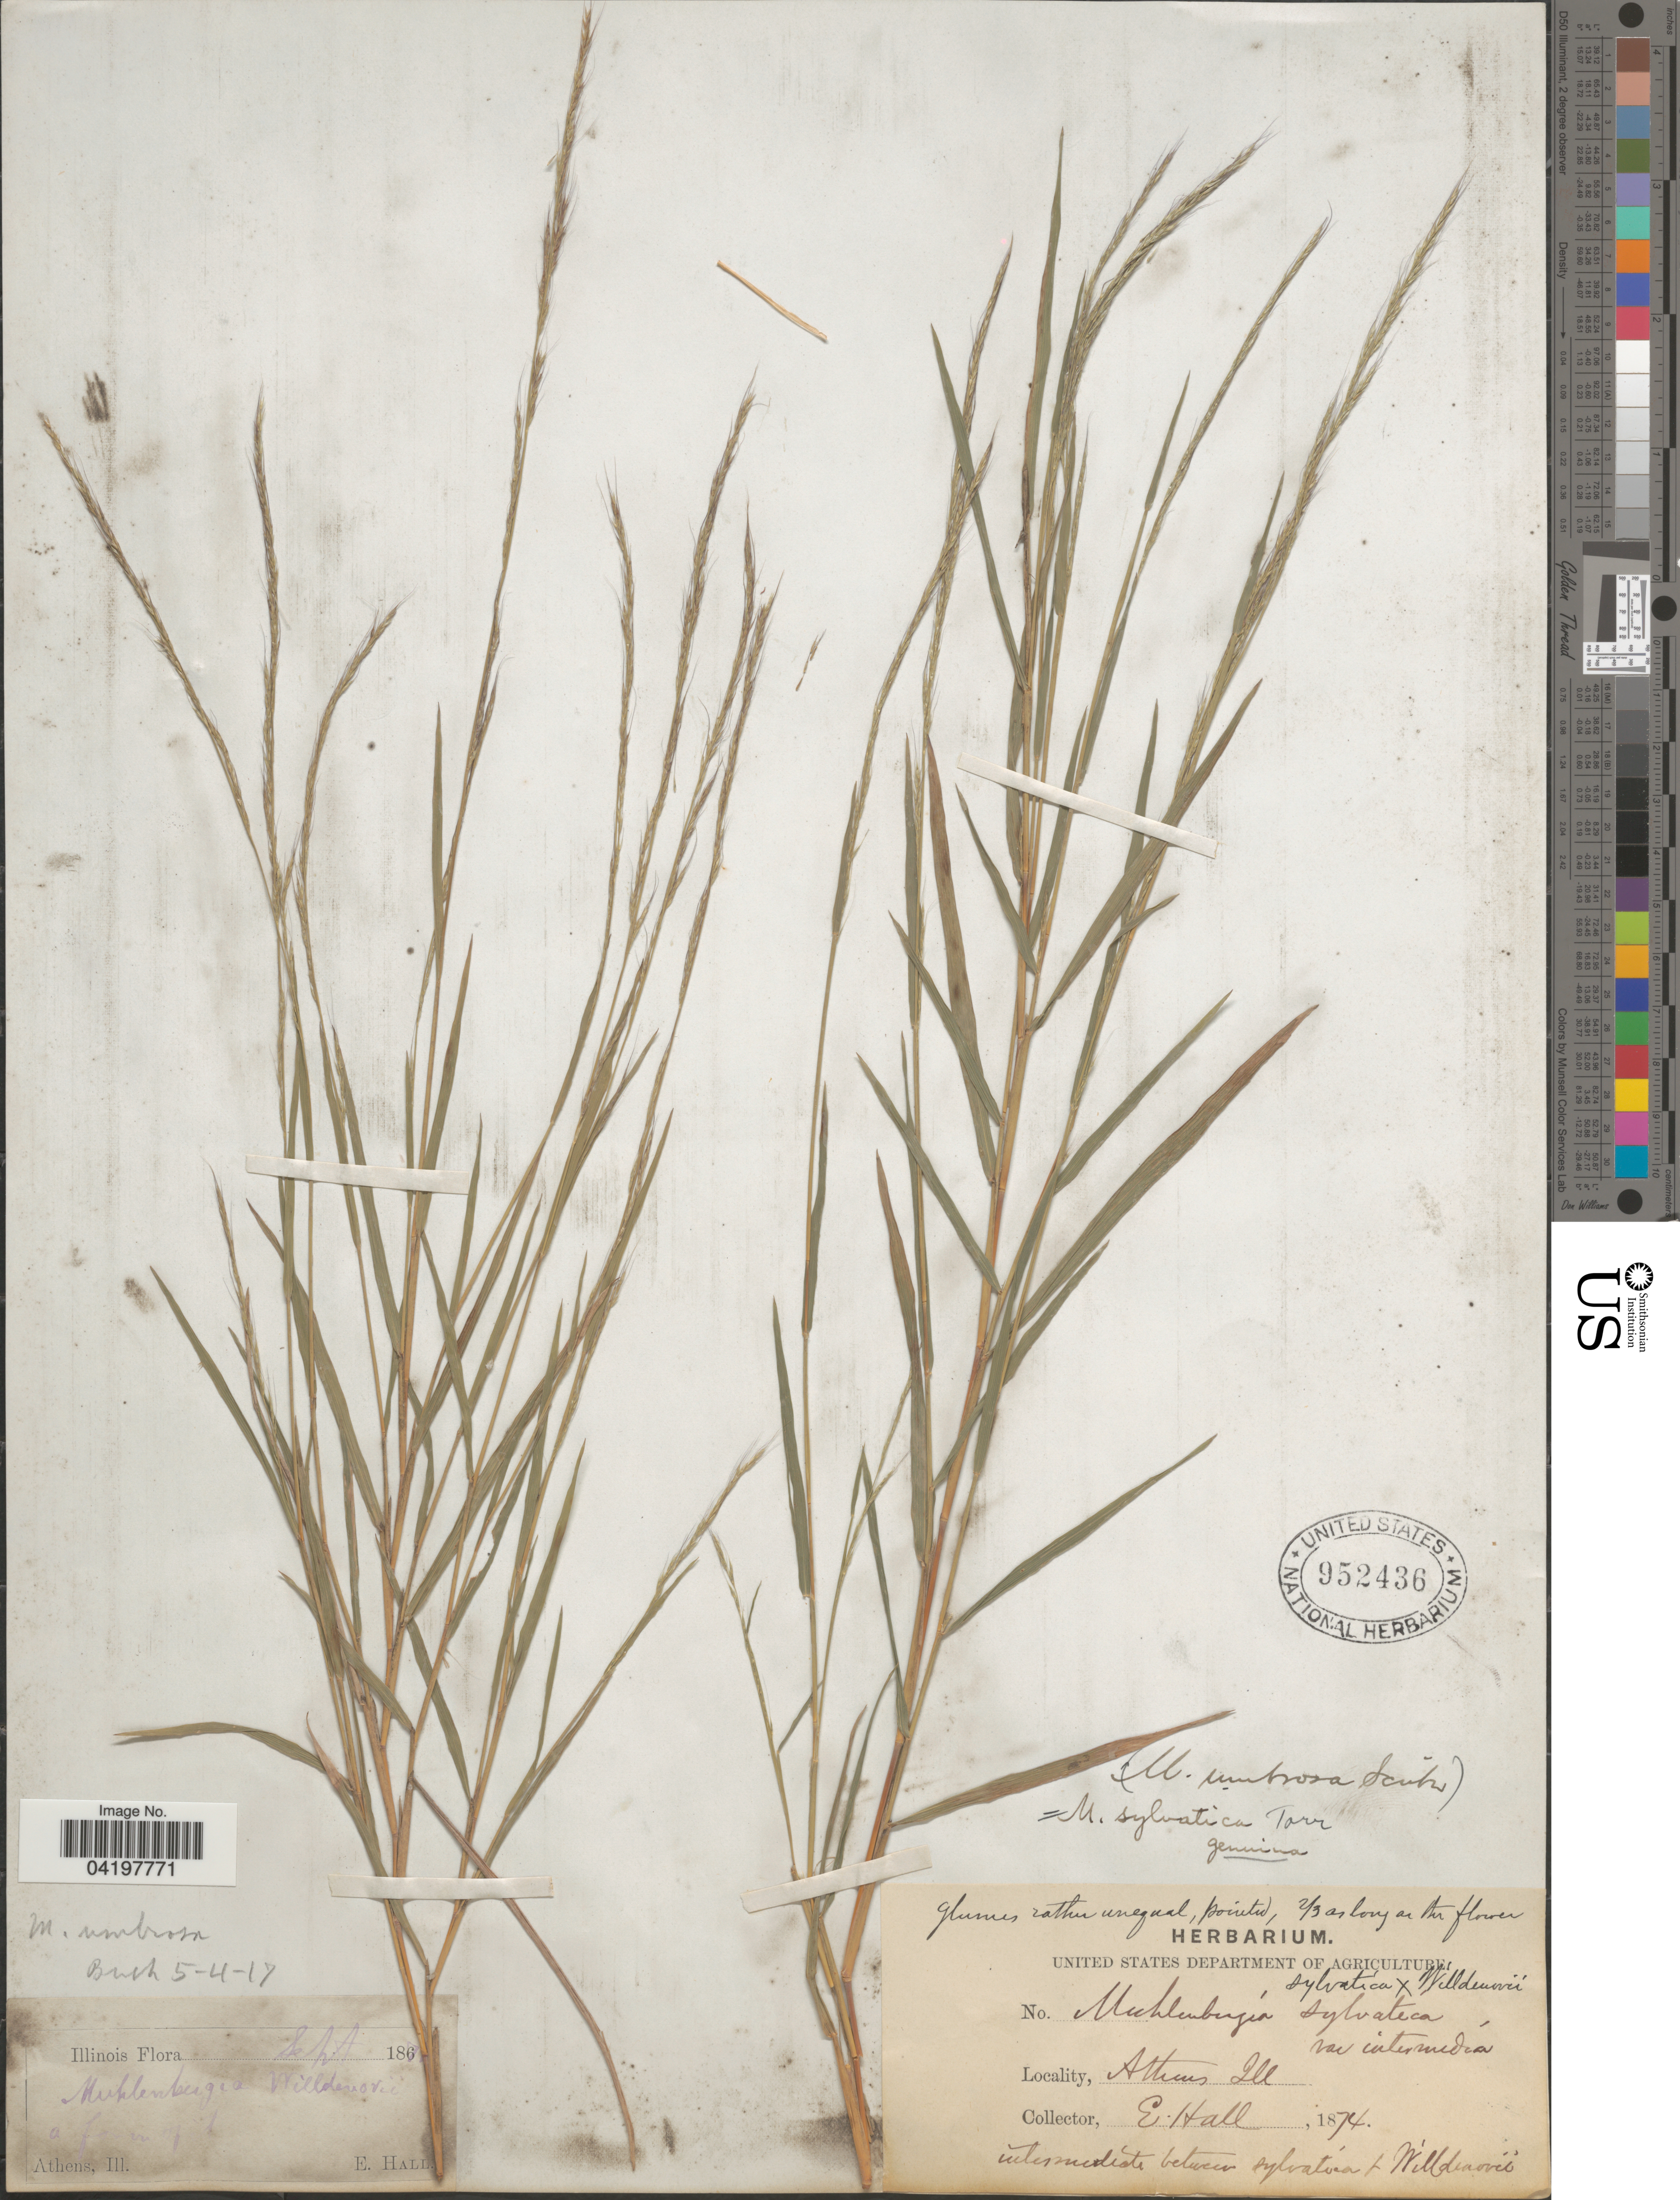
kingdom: Plantae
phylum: Tracheophyta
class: Liliopsida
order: Poales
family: Poaceae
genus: Muhlenbergia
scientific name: Muhlenbergia sylvatica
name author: (Torr.) Torr. ex A. Gray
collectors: E. Hall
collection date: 1874-09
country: United States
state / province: Illinois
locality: Athens.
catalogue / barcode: US 952436